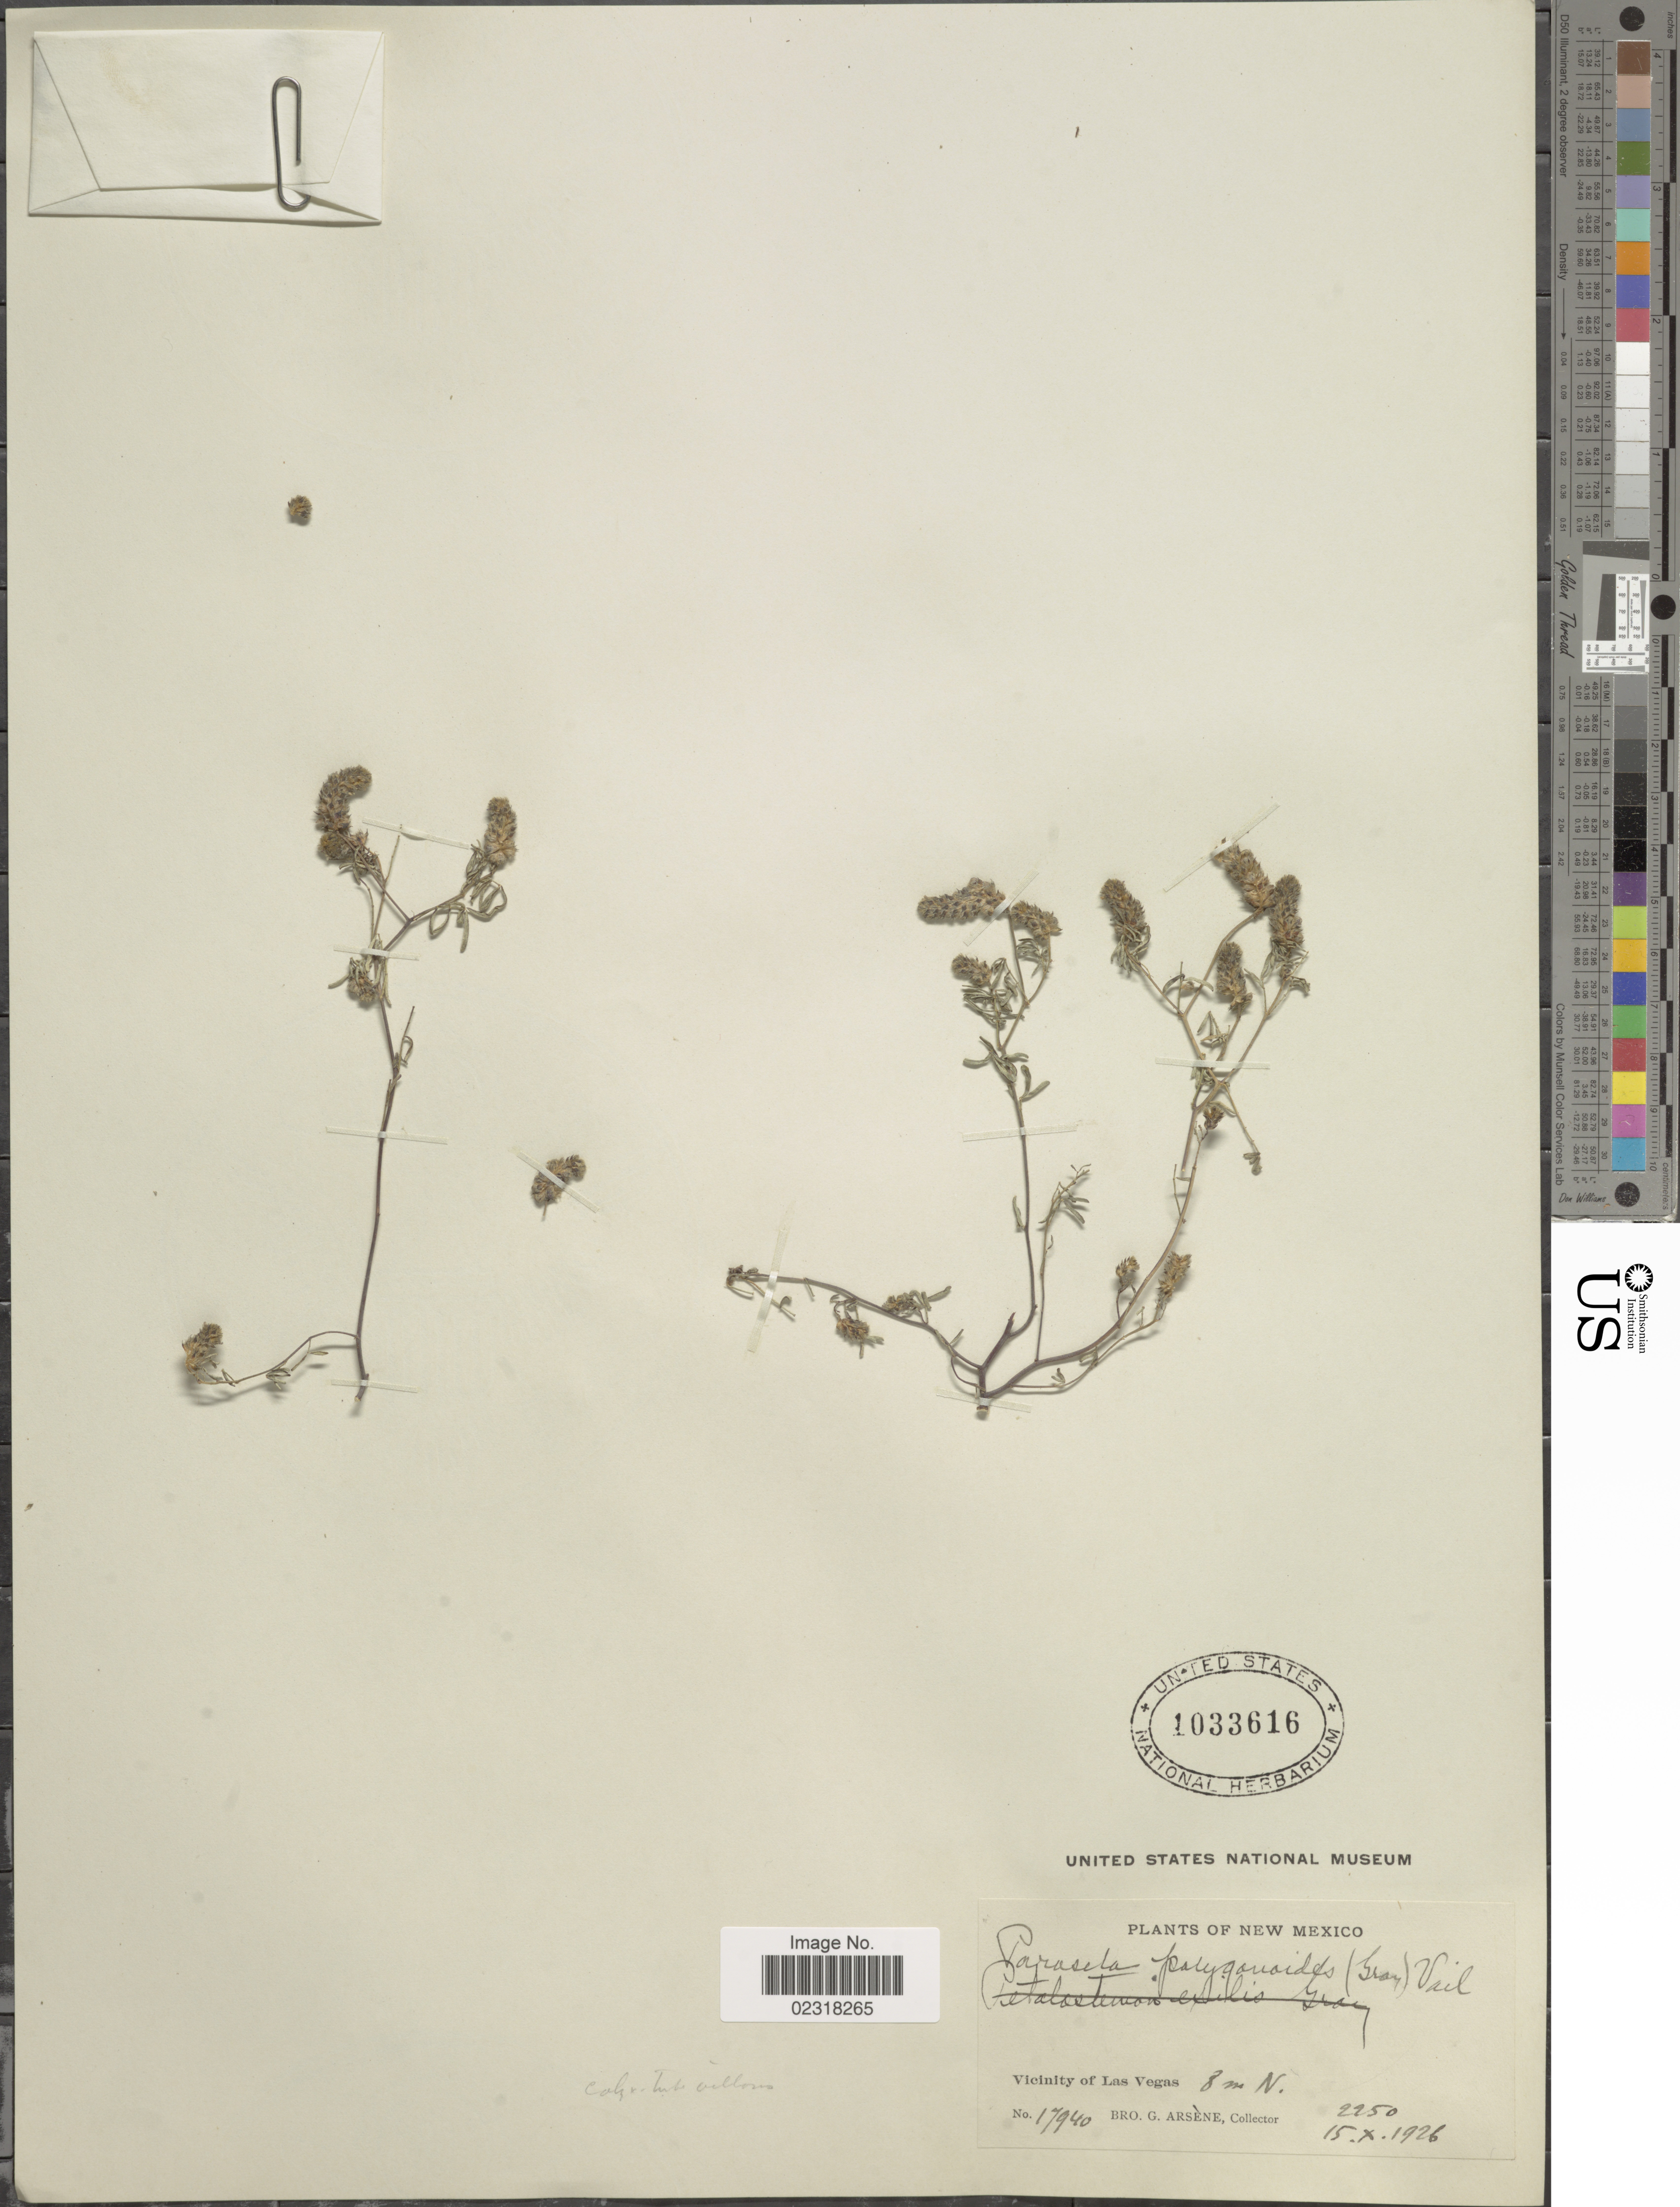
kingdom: Plantae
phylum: Tracheophyta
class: Magnoliopsida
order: Fabales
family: Fabaceae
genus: Dalea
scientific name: Dalea polygonoides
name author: A. Gray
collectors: Bro. G. Arsène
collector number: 17940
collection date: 1926-10-15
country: United States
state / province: New Mexico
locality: Vicinity of Las Vegas, 8 m N.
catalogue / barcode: US 1033616